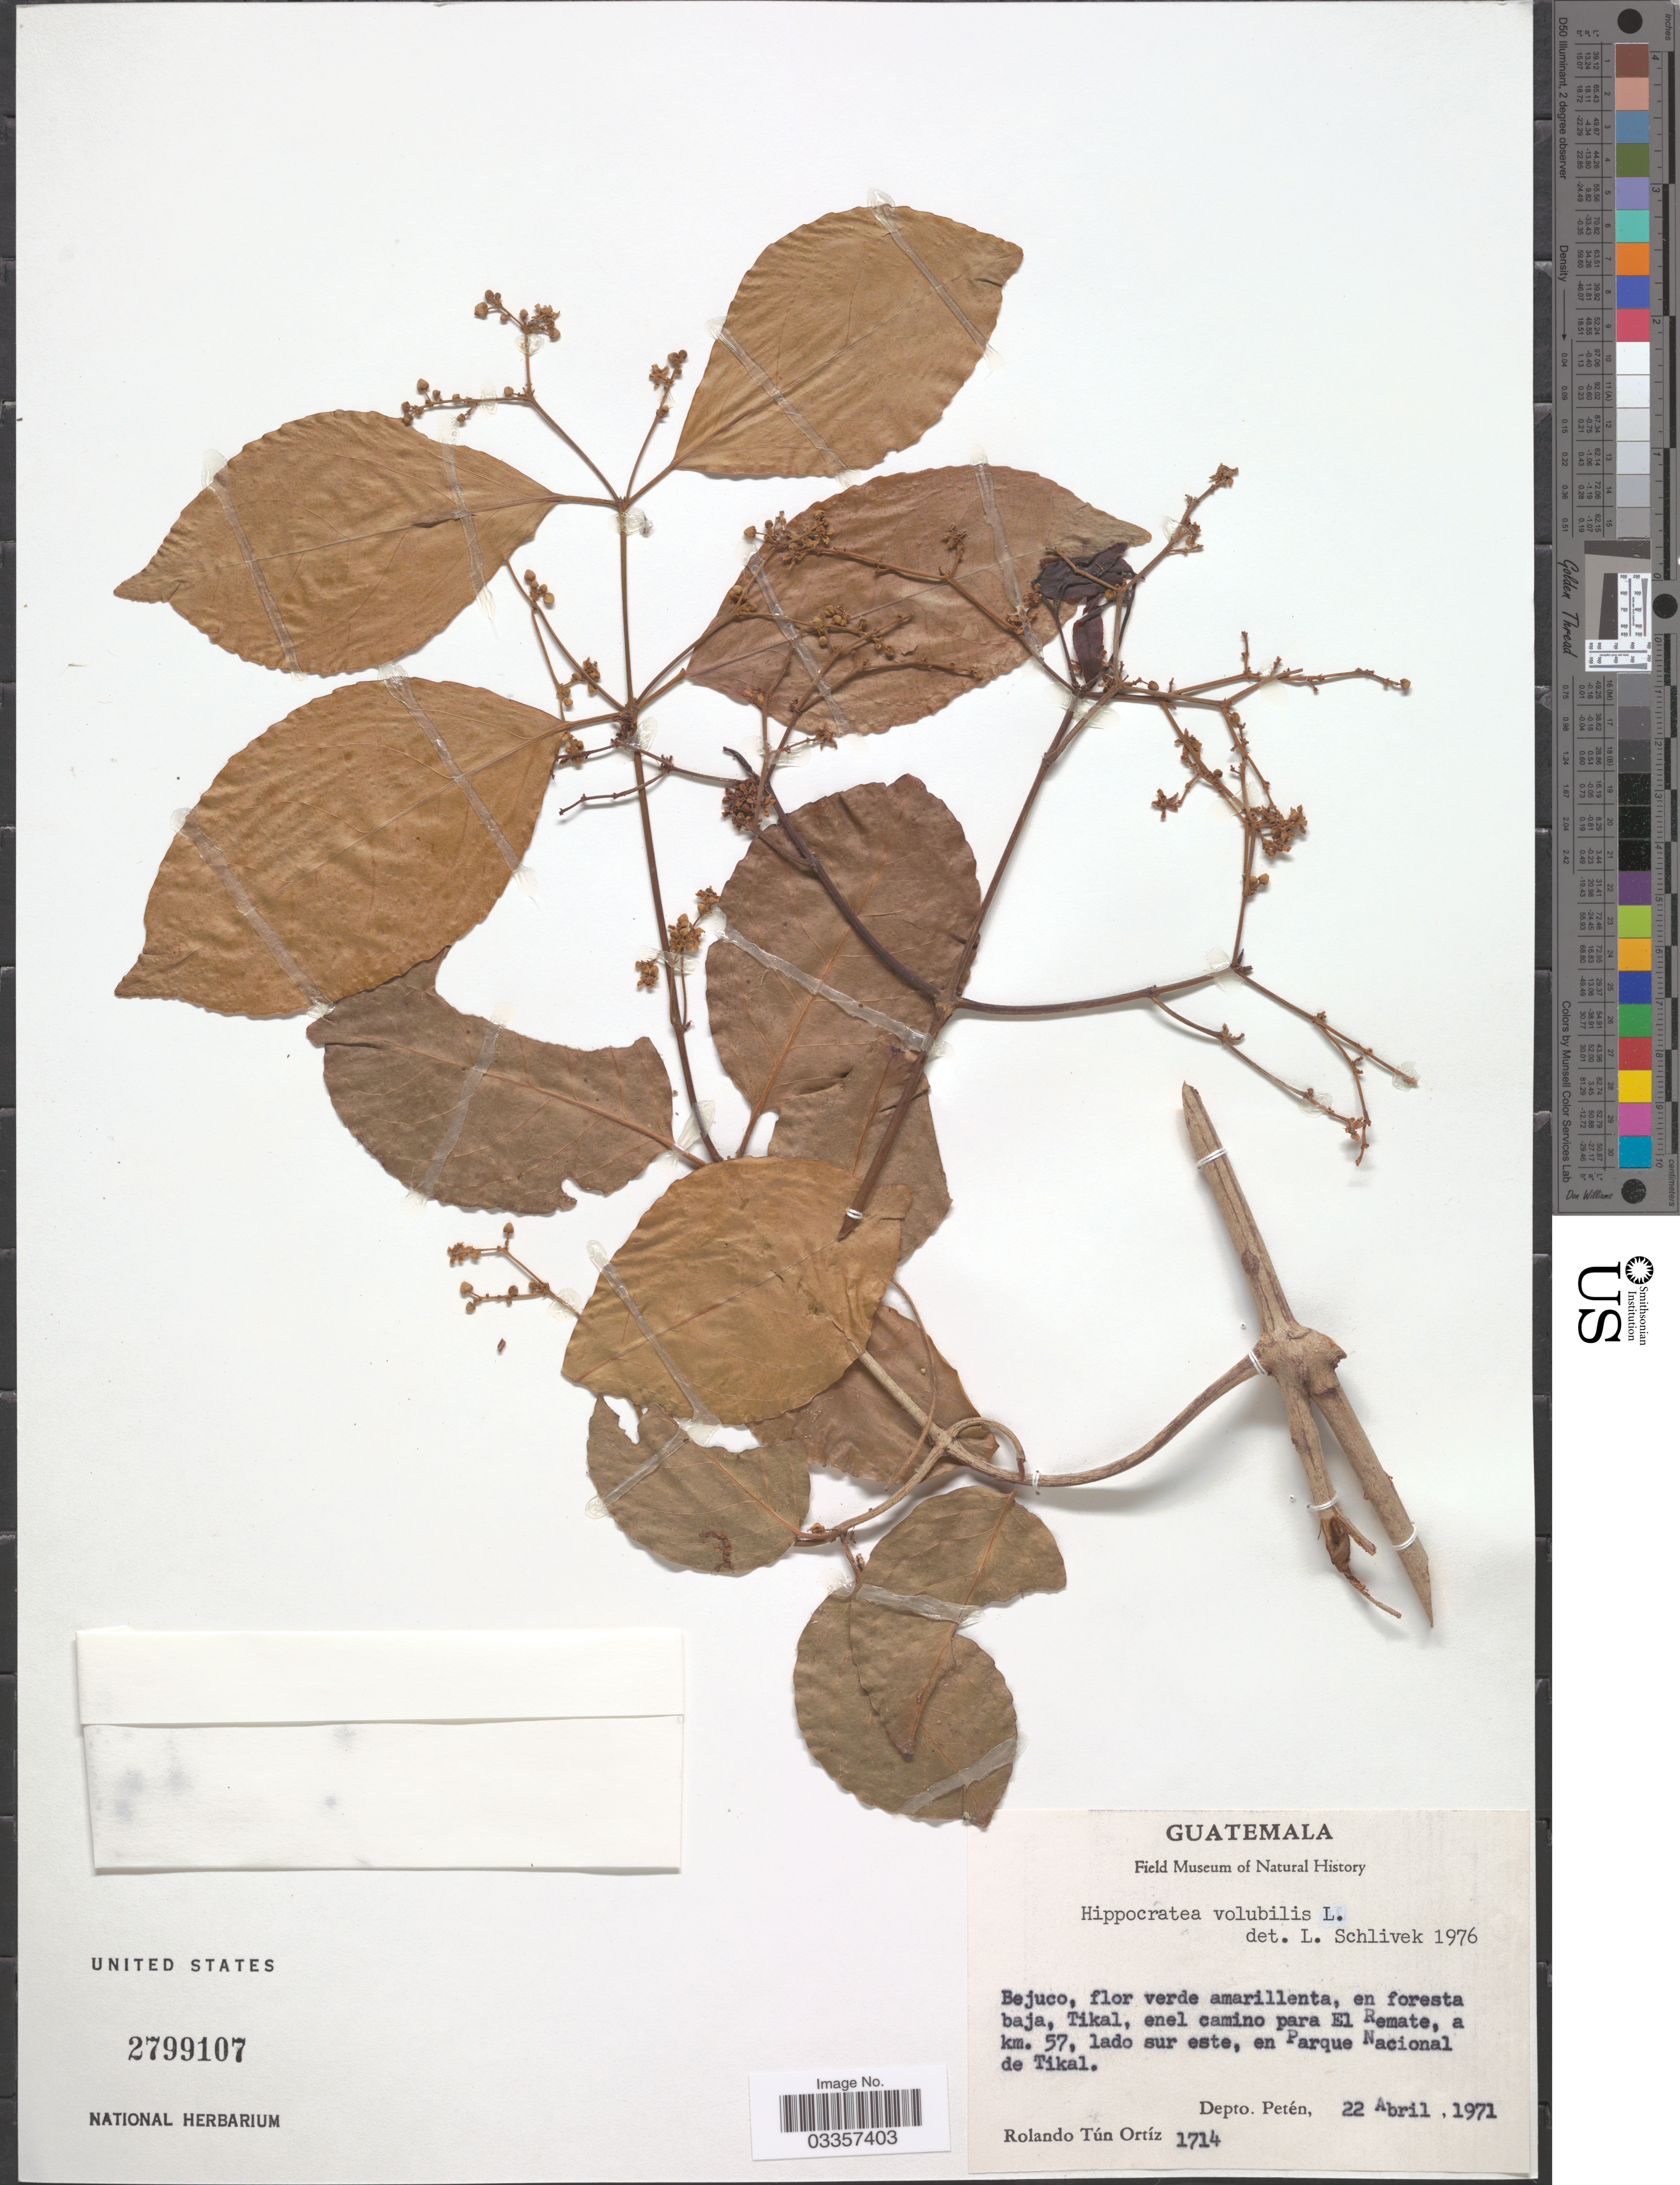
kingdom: Plantae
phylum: Tracheophyta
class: Magnoliopsida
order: Celastrales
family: Celastraceae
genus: Hippocratea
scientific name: Hippocratea volubilis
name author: L.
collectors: R. T. Ortíz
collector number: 1714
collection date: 1971-04-22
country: Guatemala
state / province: El Petén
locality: Tikal, enel camino para El Remate, a km. 57, lado sur este, en Parque Nacional de Tikal. Depto. Petén.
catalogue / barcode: US 2799107